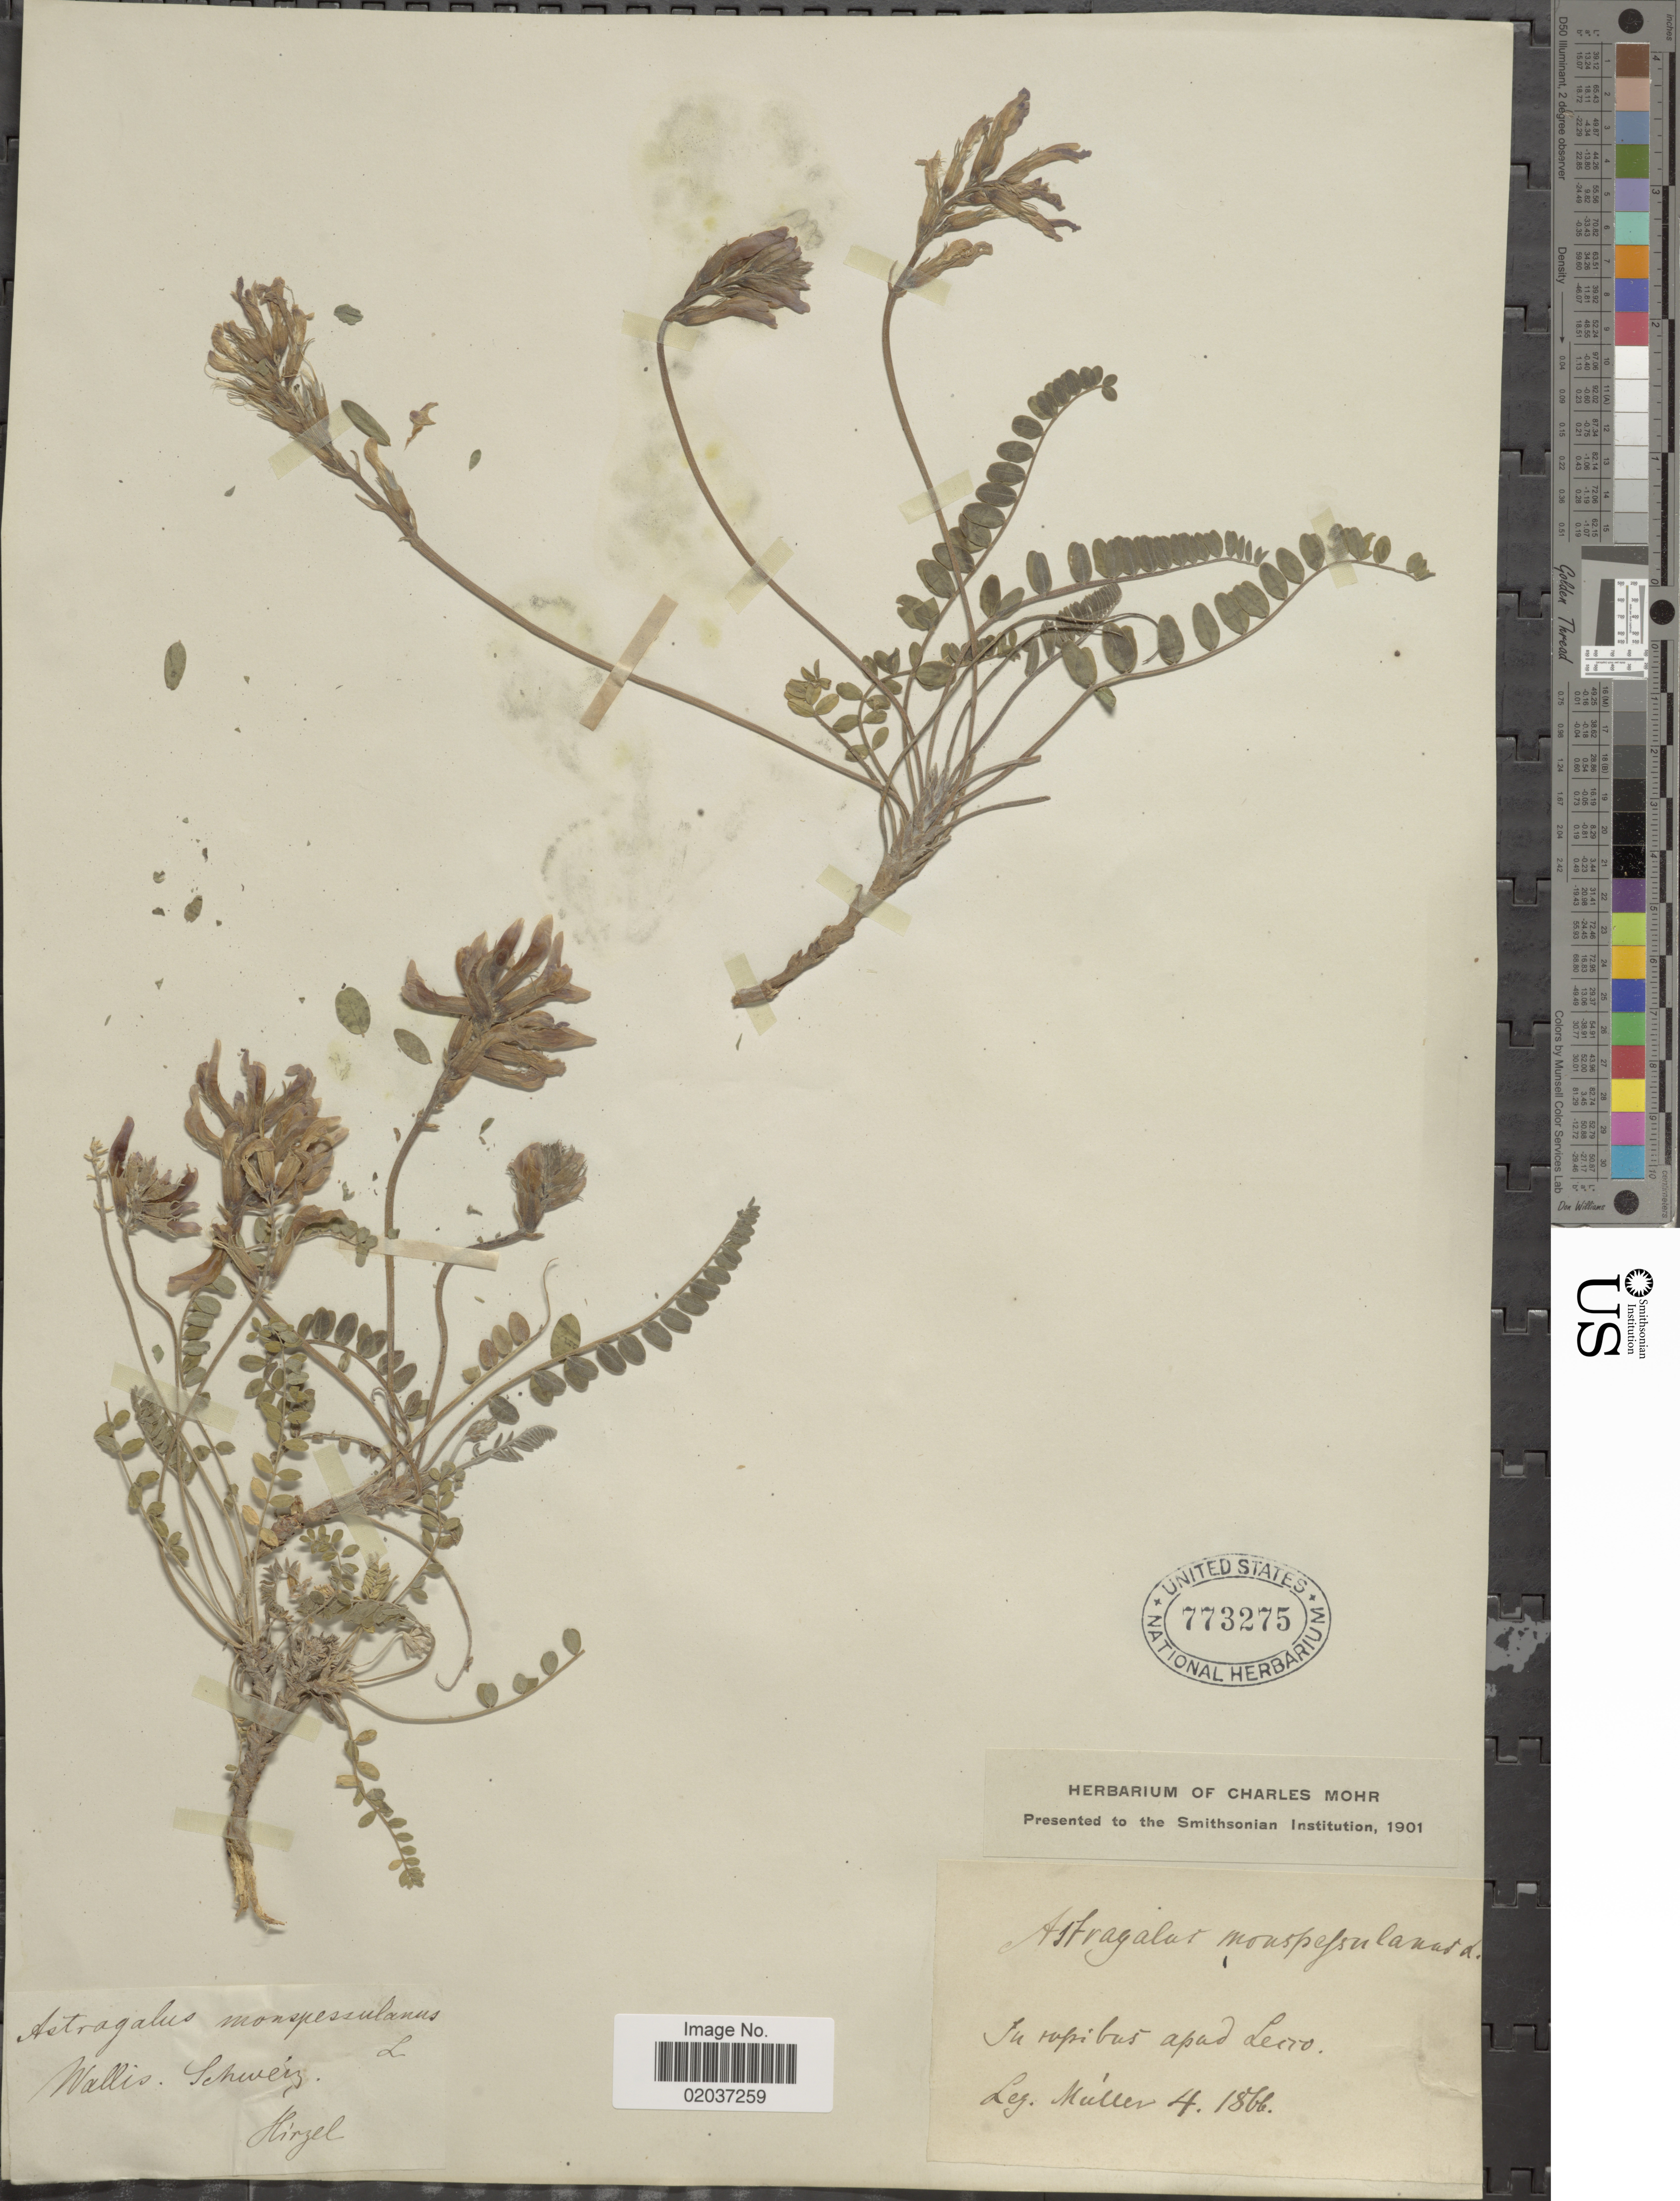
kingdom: Plantae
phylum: Tracheophyta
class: Magnoliopsida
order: Fabales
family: Fabaceae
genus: Astragalus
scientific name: Astragalus monspessulanus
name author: L.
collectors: Müller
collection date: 1866-04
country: Italy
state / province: Lombardy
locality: In Rapibus apad Lecco.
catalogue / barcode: US 773275